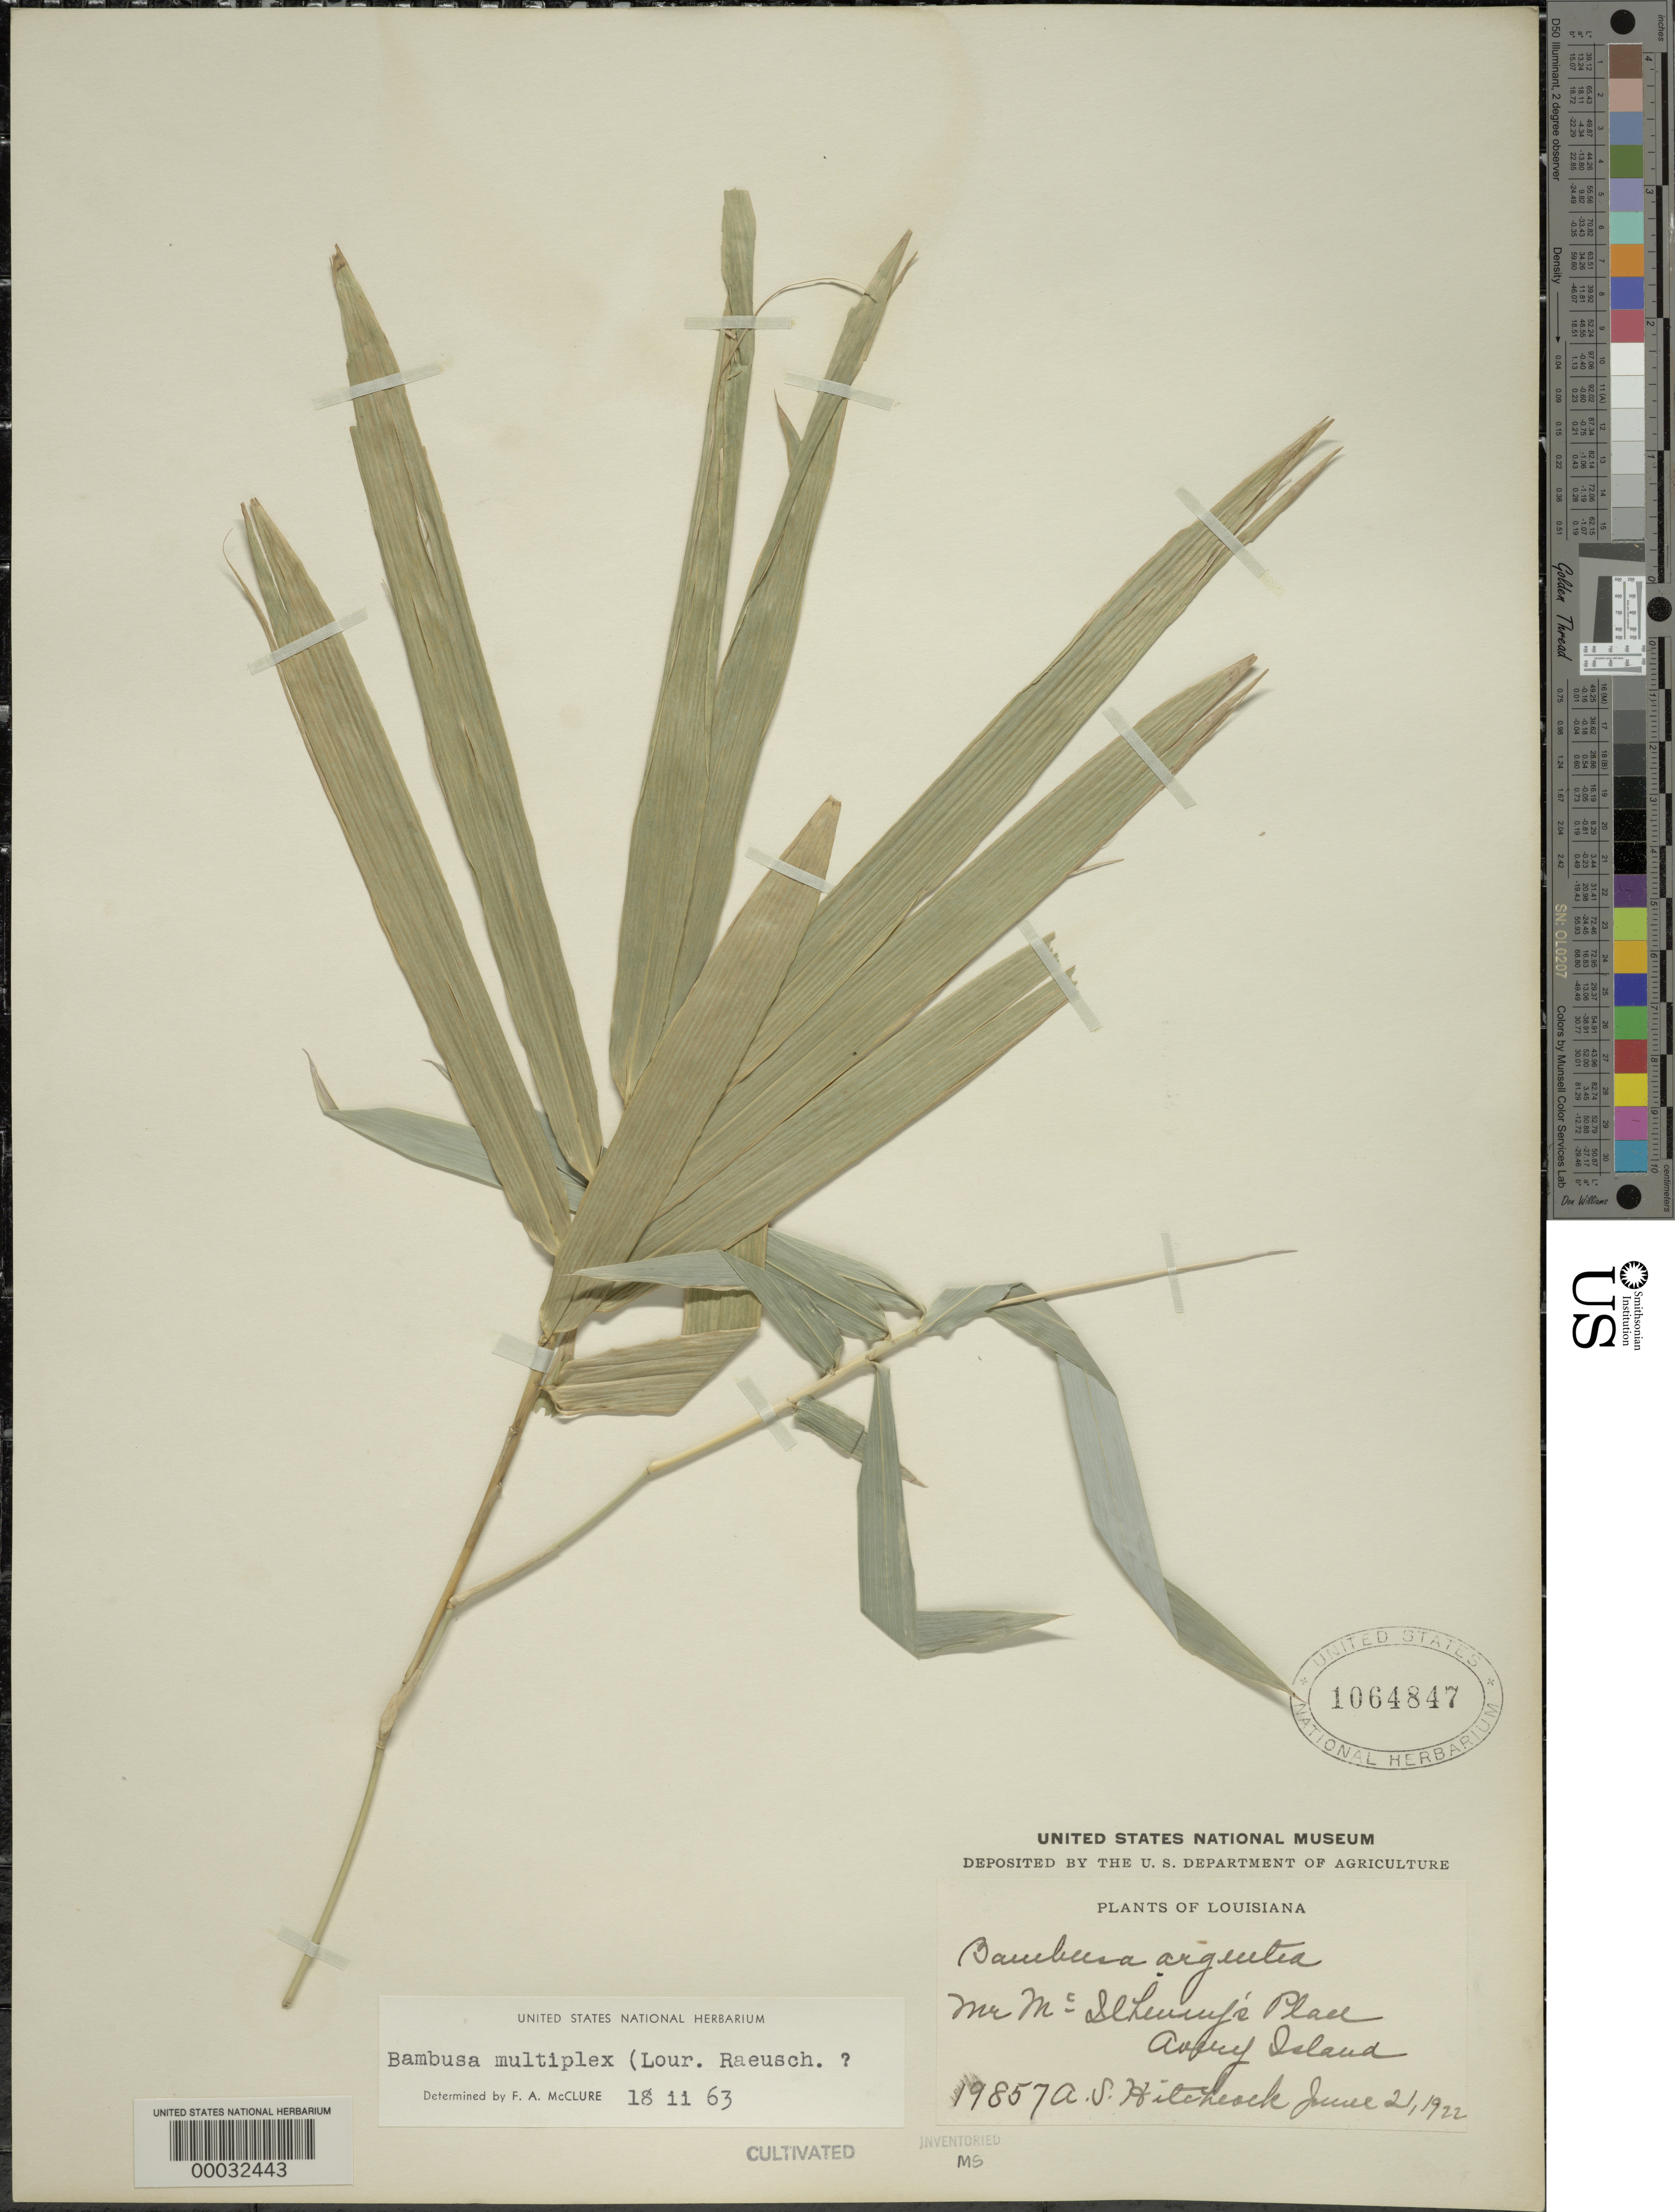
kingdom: Plantae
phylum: Tracheophyta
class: Liliopsida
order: Poales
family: Poaceae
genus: Bambusa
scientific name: Bambusa multiplex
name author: (Lour.) Raeusch. ex Schult. & Schult. f.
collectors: A. S. Hitchcock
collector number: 19857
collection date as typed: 21 Jun 1922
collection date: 1922-06-21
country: United States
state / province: Louisiana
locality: Avery island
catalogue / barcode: US 1064847